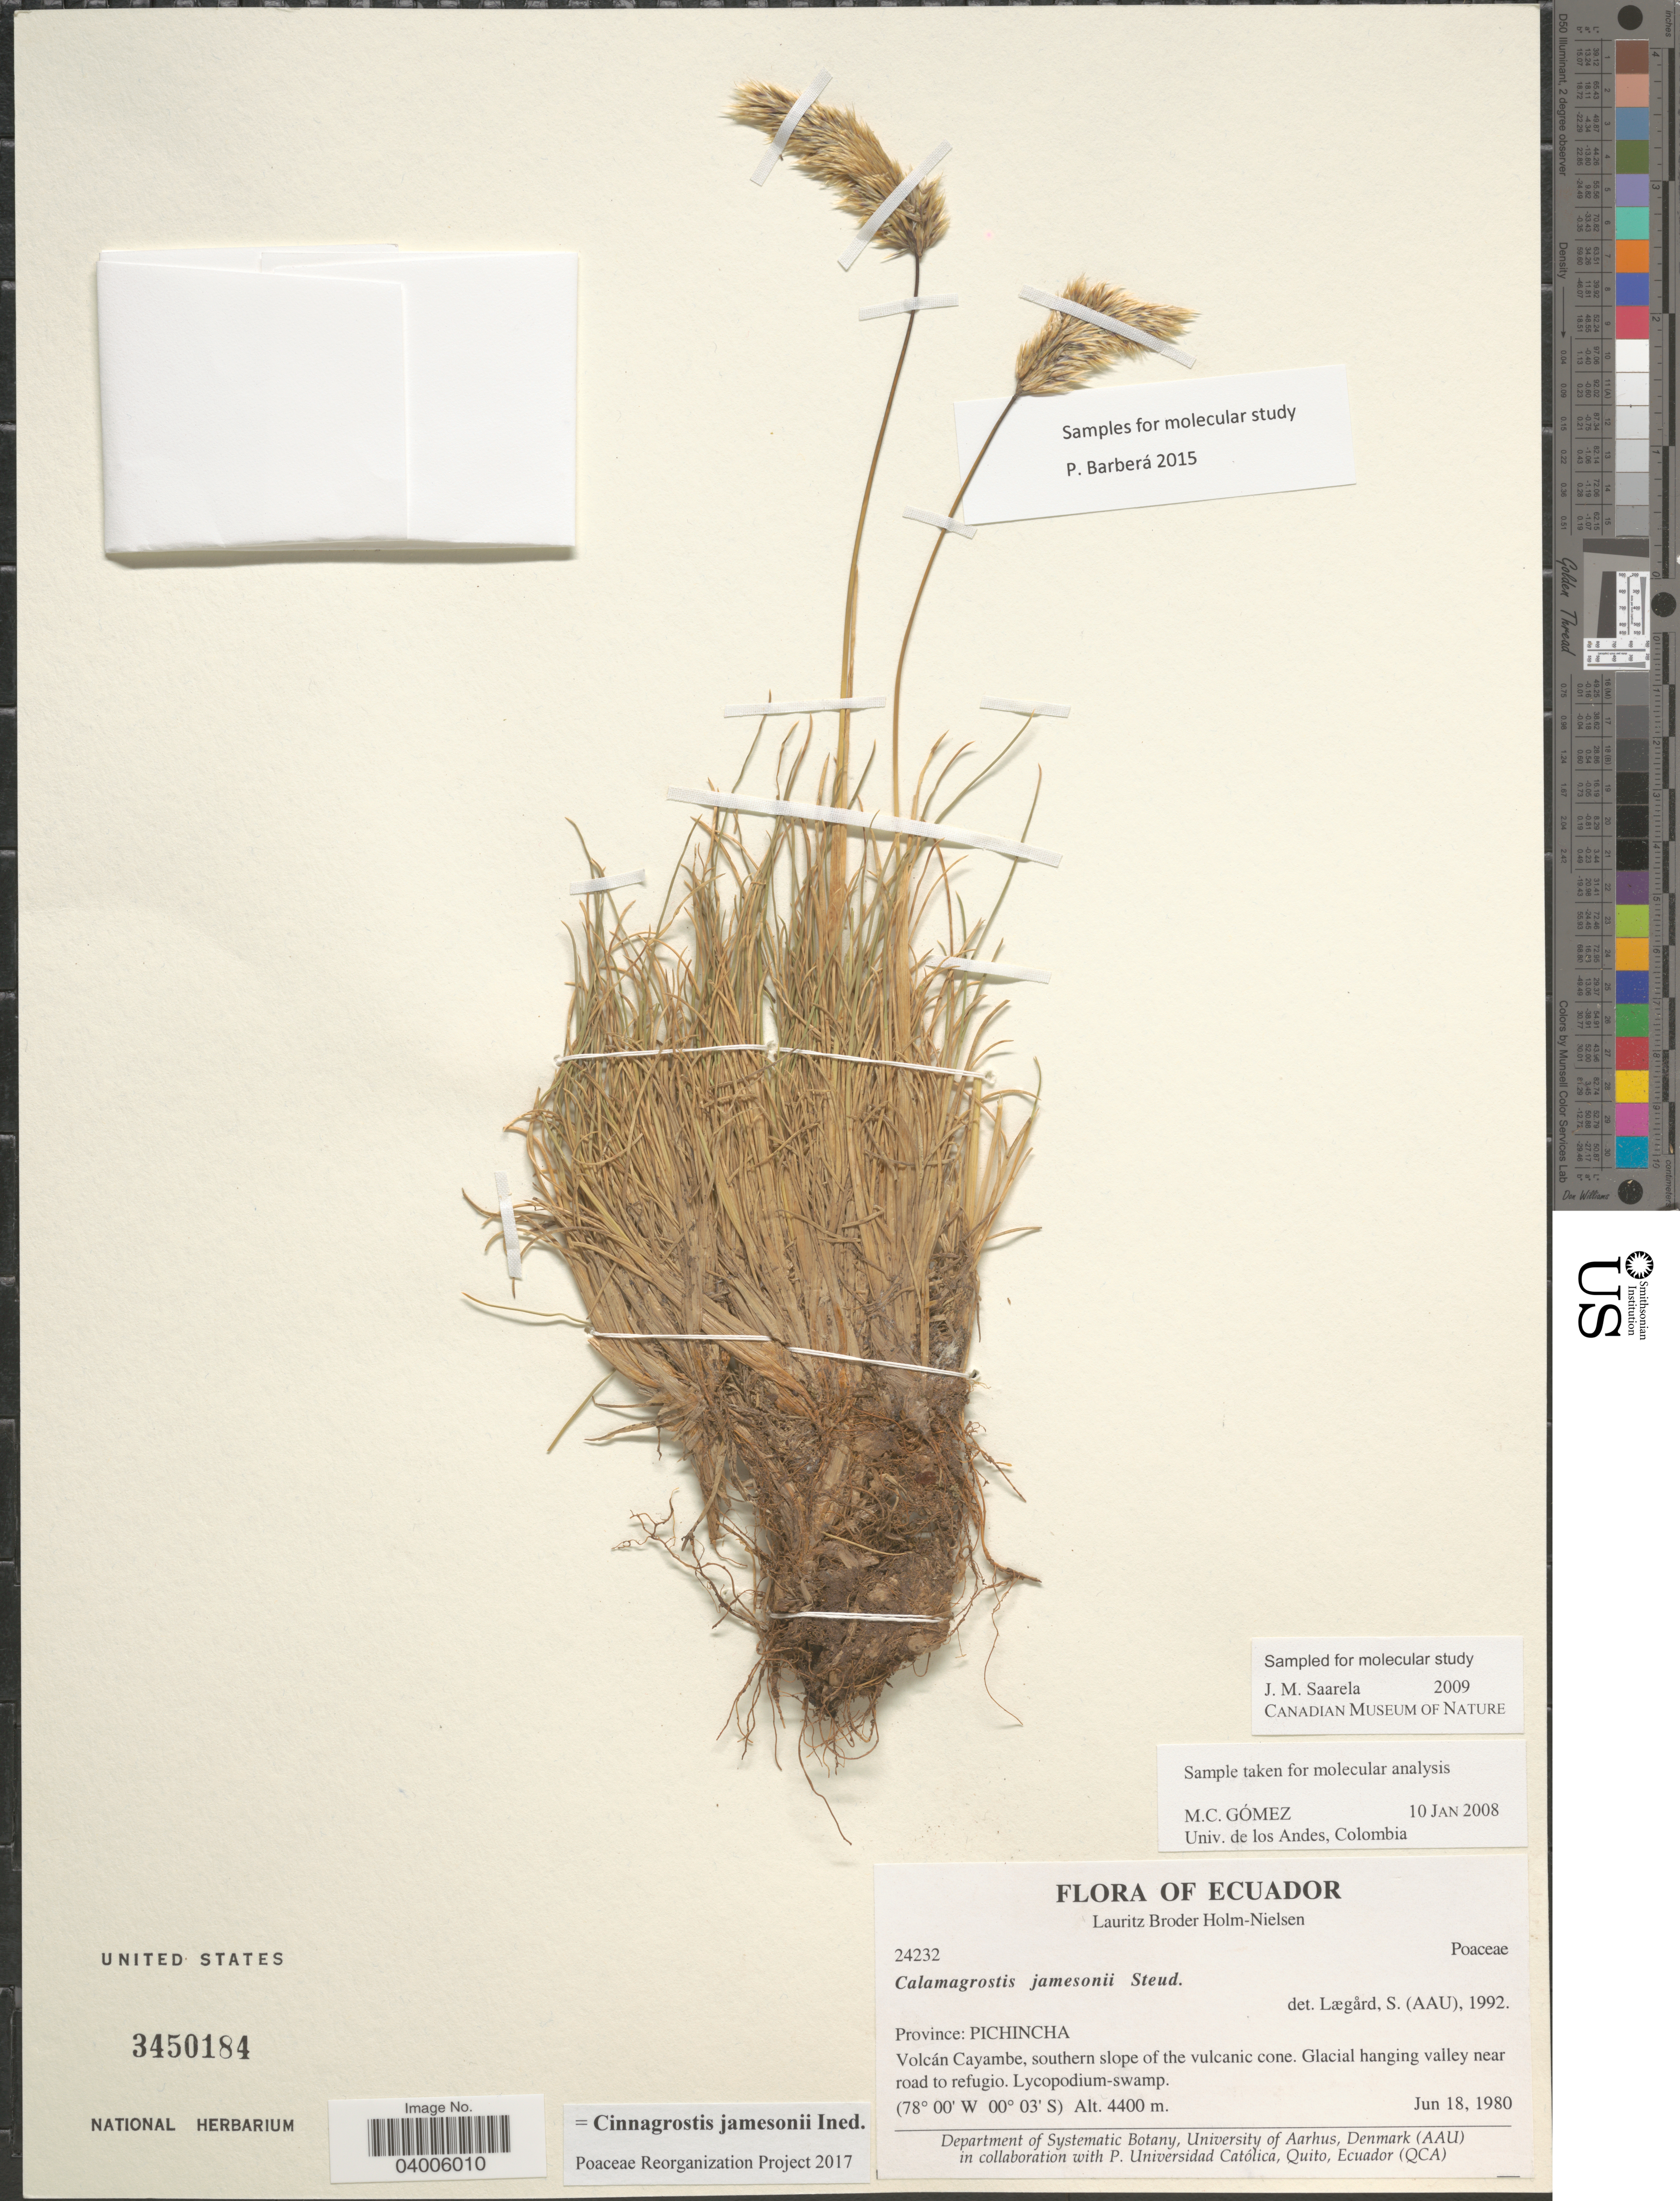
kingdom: Plantae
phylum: Tracheophyta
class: Liliopsida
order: Poales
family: Poaceae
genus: Cinnagrostis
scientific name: Cinnagrostis jamesonii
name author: (Steud.) P.M. Peterson et al.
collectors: L. B. Holm-Nielsen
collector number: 24232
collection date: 1980-06-18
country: Ecuador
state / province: Pichincha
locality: Volcán Cayambe, southern slope of the vulcanic cone. Glacial hanging valley near road to refugio.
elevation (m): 4400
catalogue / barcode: US 3450184